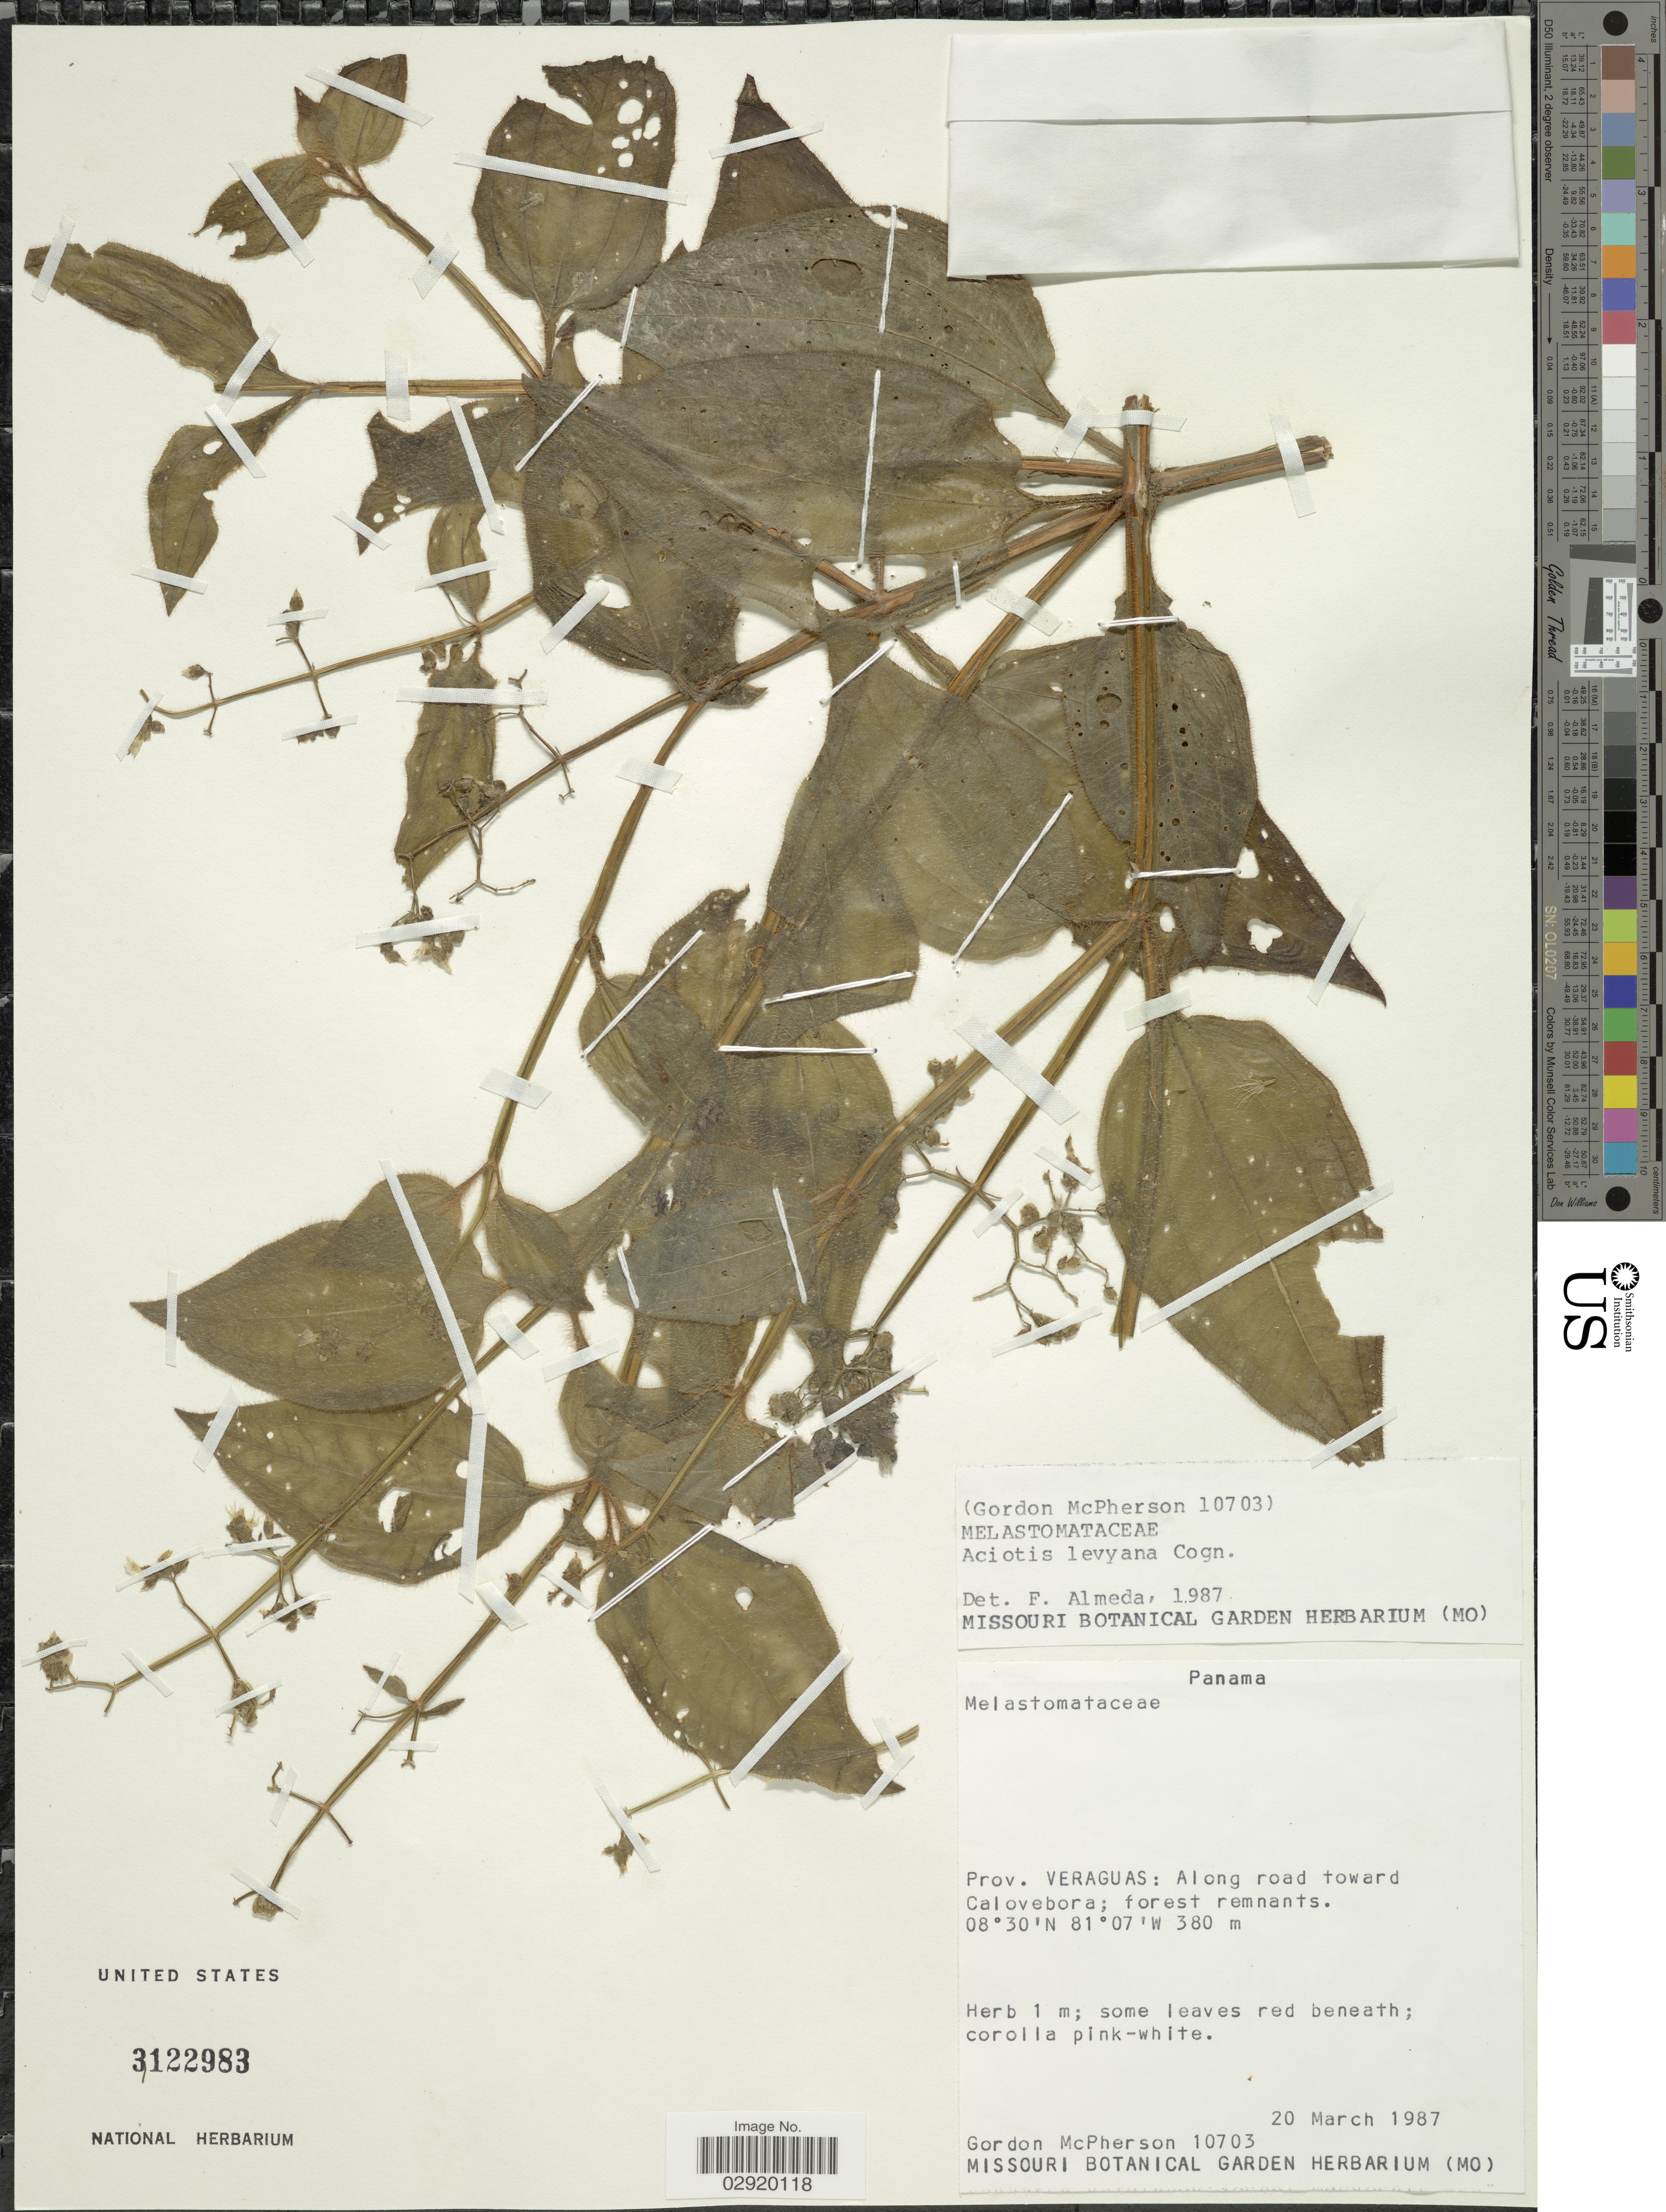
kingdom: Plantae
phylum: Tracheophyta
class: Magnoliopsida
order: Myrtales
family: Melastomataceae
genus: Aciotis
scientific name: Aciotis rubricaulis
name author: (Mart. ex DC.) Triana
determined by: Nunes da Silva, Diego, (RB), Jardim Botanico do Rio de Janeiro - Herbario (BRAZIL)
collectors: G. D. McPherson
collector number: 10703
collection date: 1987-03-20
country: Panama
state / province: Veraguas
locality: Along road toward Calovebora.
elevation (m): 380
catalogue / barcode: US 3122983